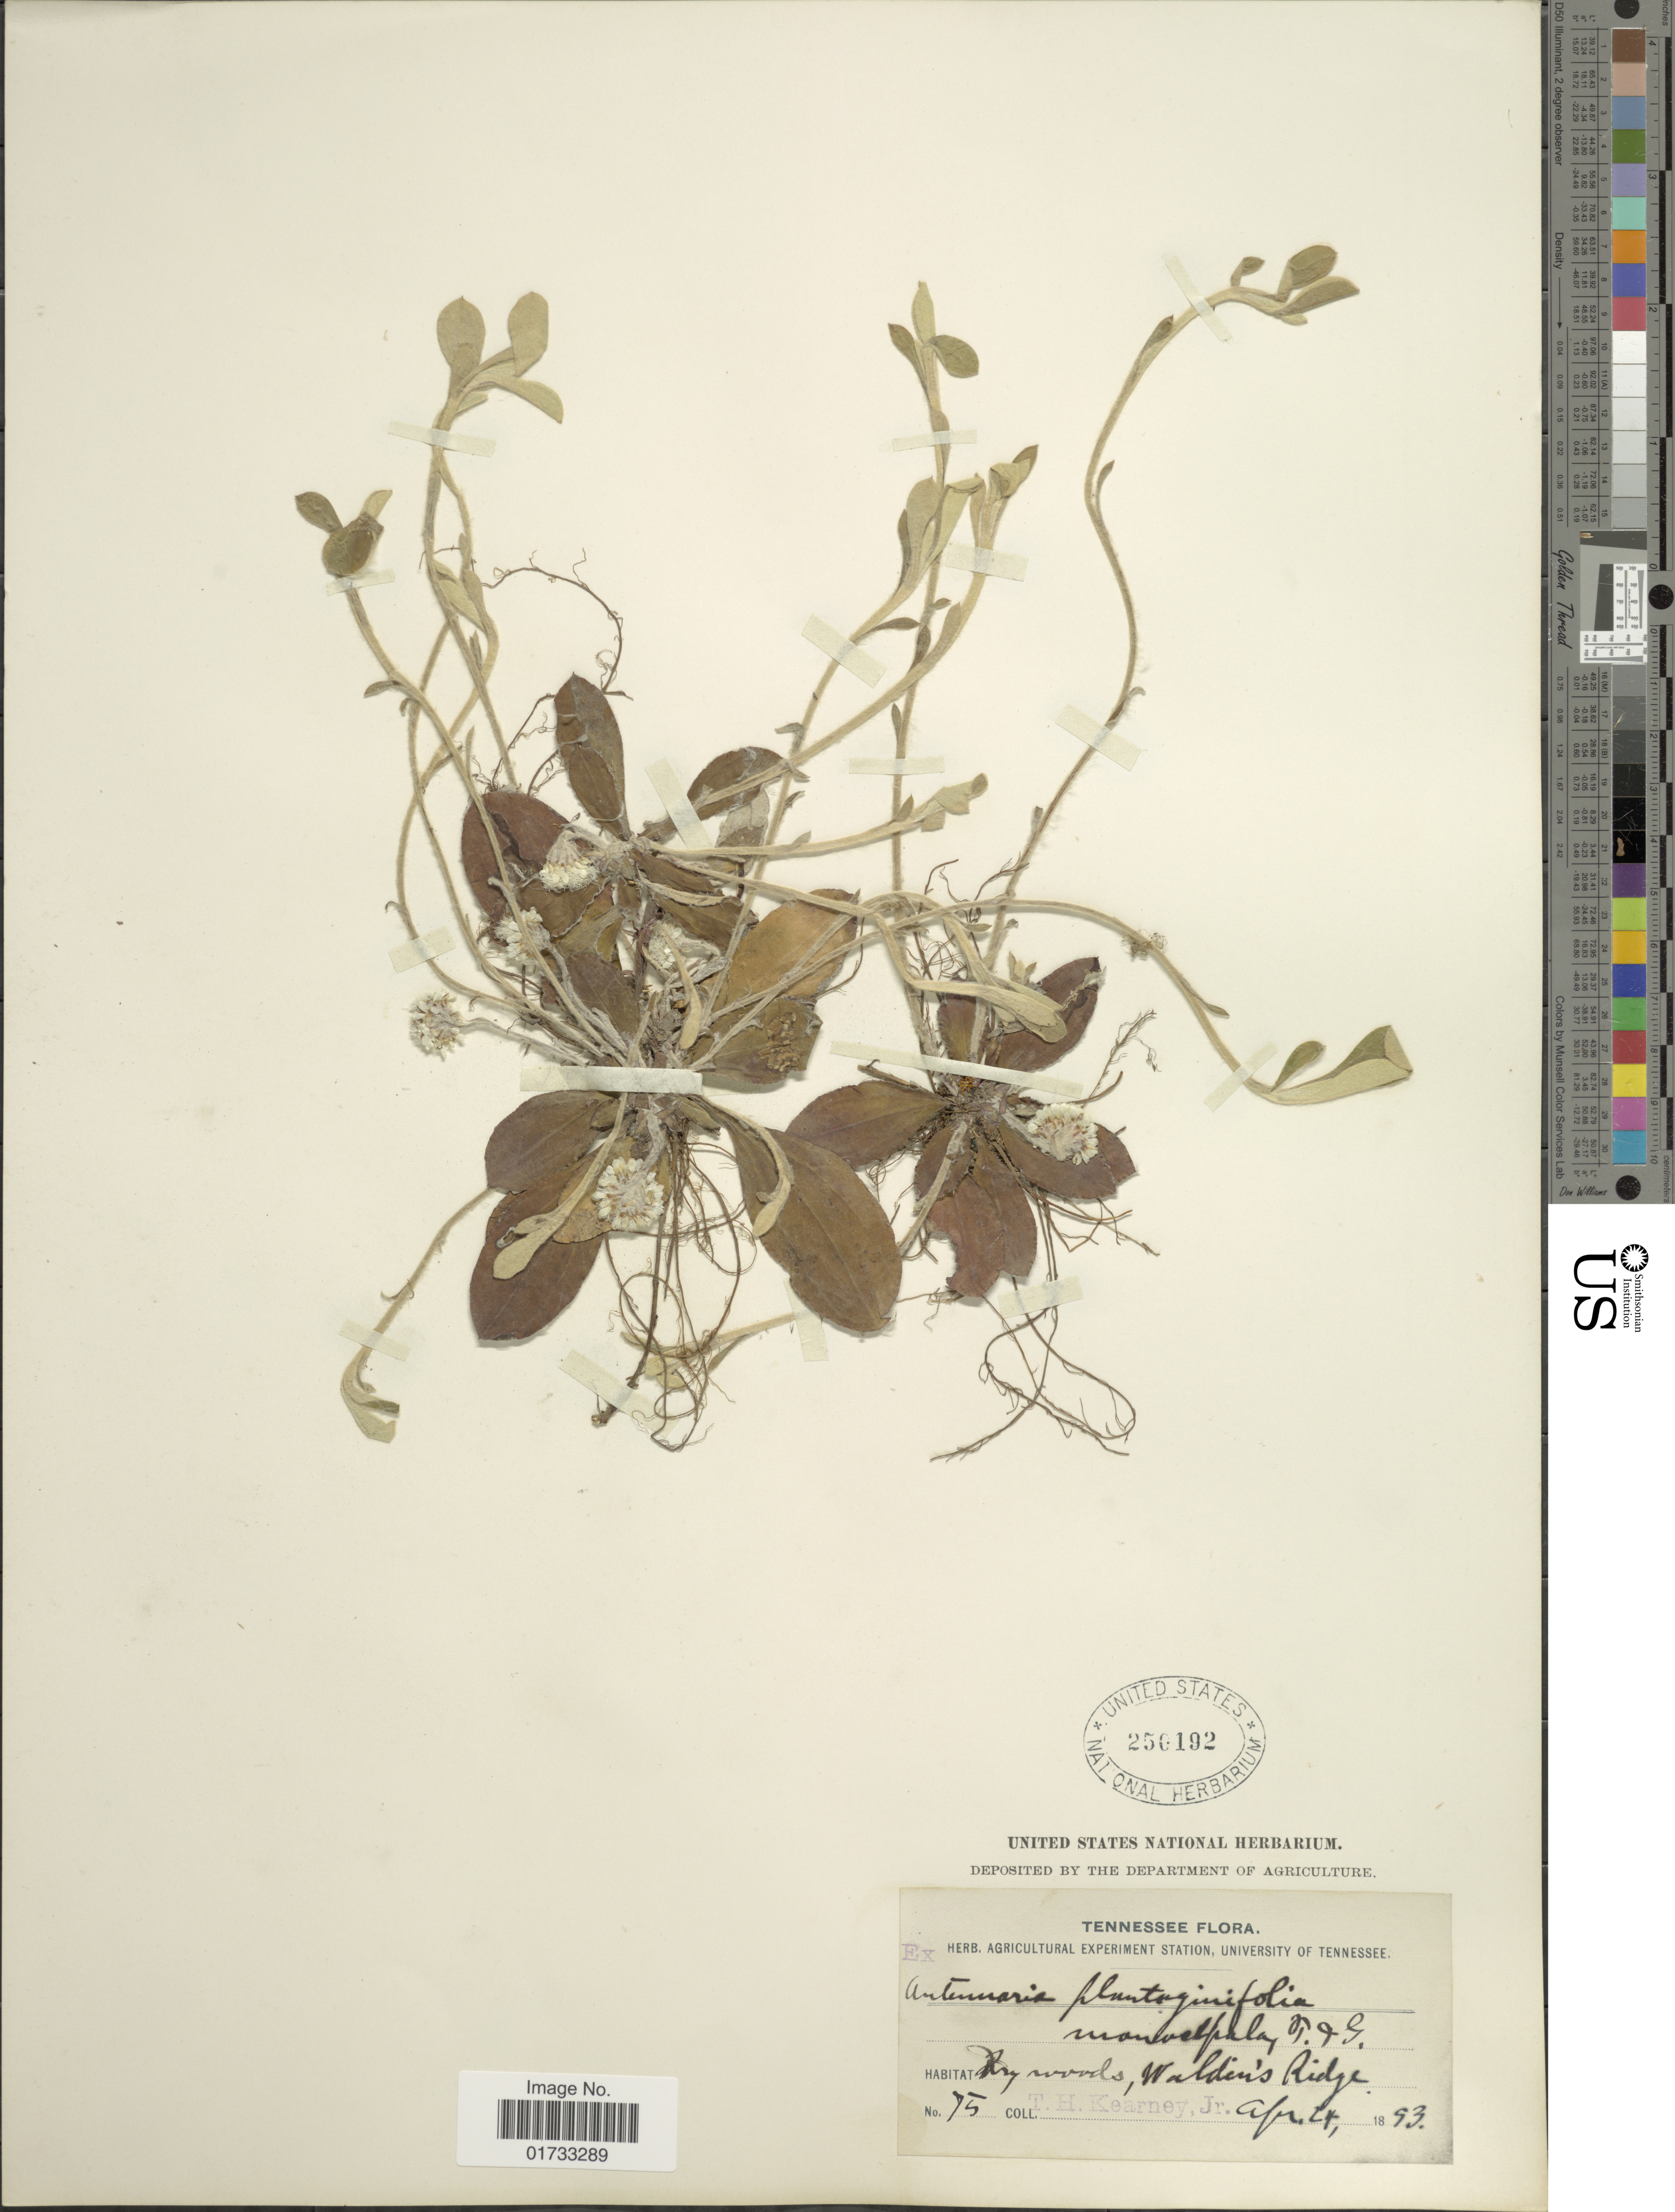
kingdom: Plantae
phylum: Tracheophyta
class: Magnoliopsida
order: Asterales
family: Asteraceae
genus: Antennaria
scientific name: Antennaria solitaria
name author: Rydb.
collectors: T. H. Kearney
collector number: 75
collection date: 1893-04-04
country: United States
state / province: Tennessee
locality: Dry woods, Walden's Ridge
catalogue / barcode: US 250192